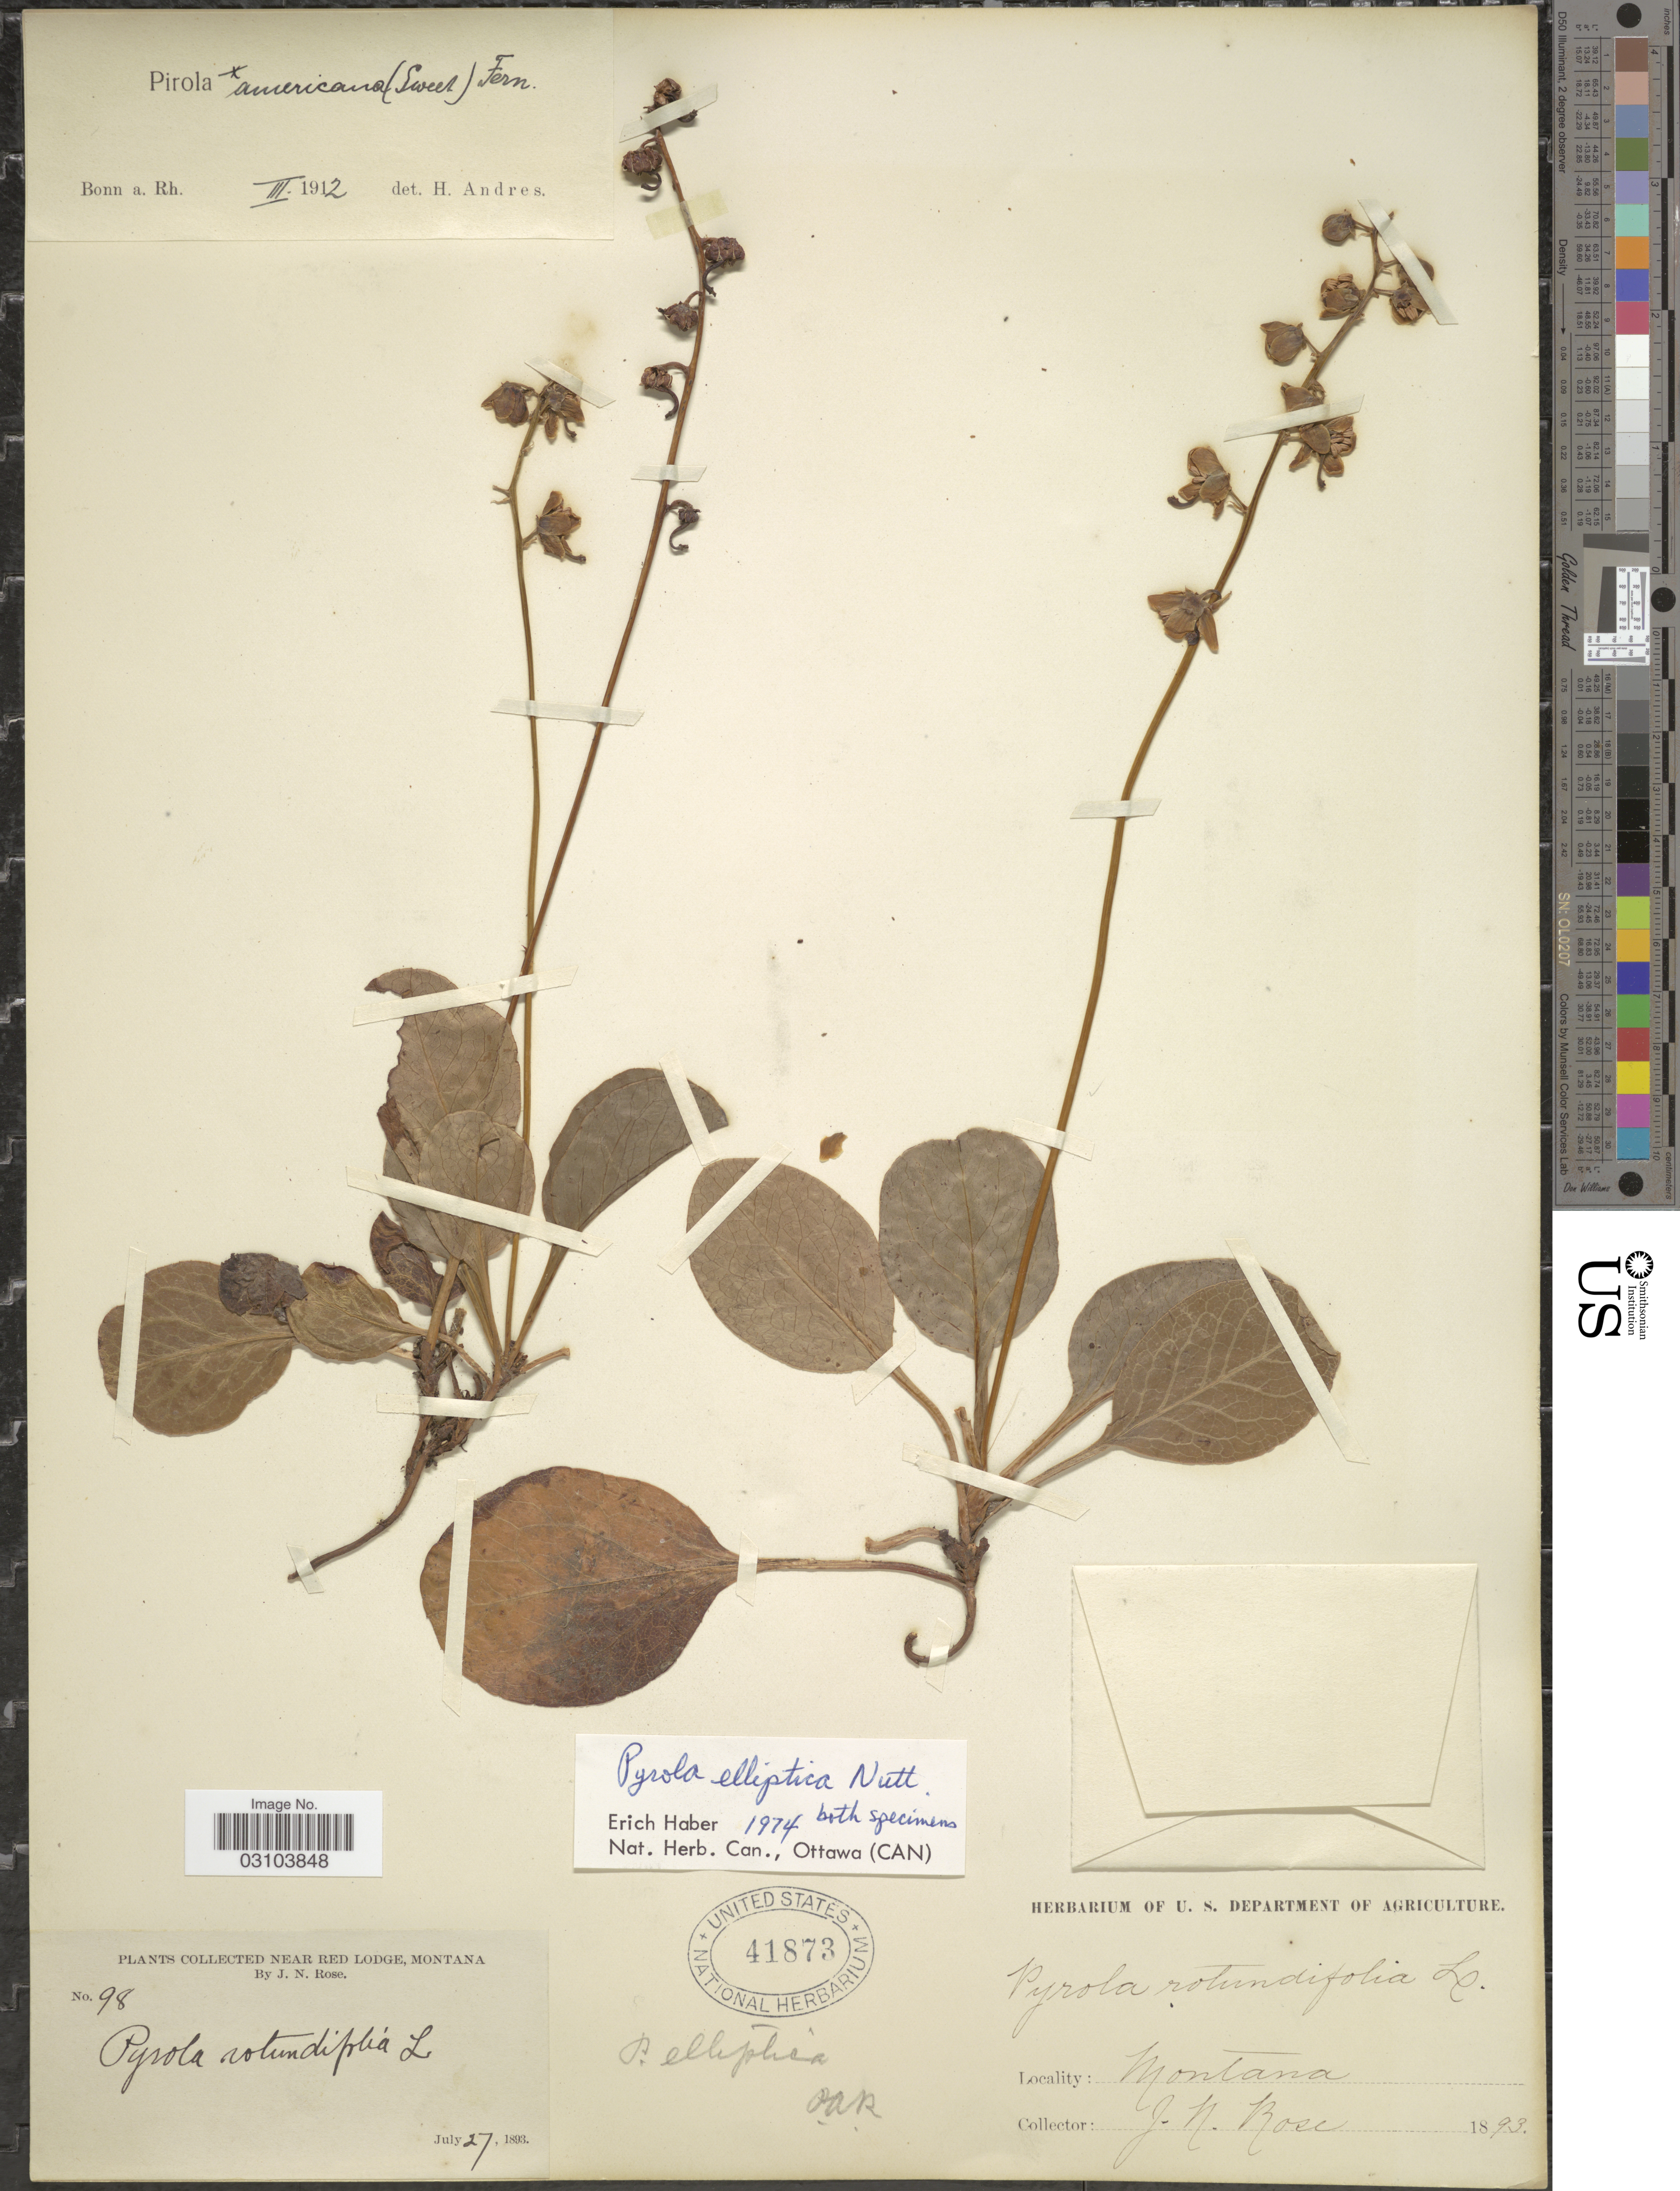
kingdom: Plantae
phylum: Tracheophyta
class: Magnoliopsida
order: Ericales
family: Ericaceae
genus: Pyrola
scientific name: Pyrola elliptica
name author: Nutt.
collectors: J. N. Rose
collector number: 98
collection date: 1893-07-27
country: United States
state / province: Montana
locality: Near Red Lodge.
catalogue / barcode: US 41873